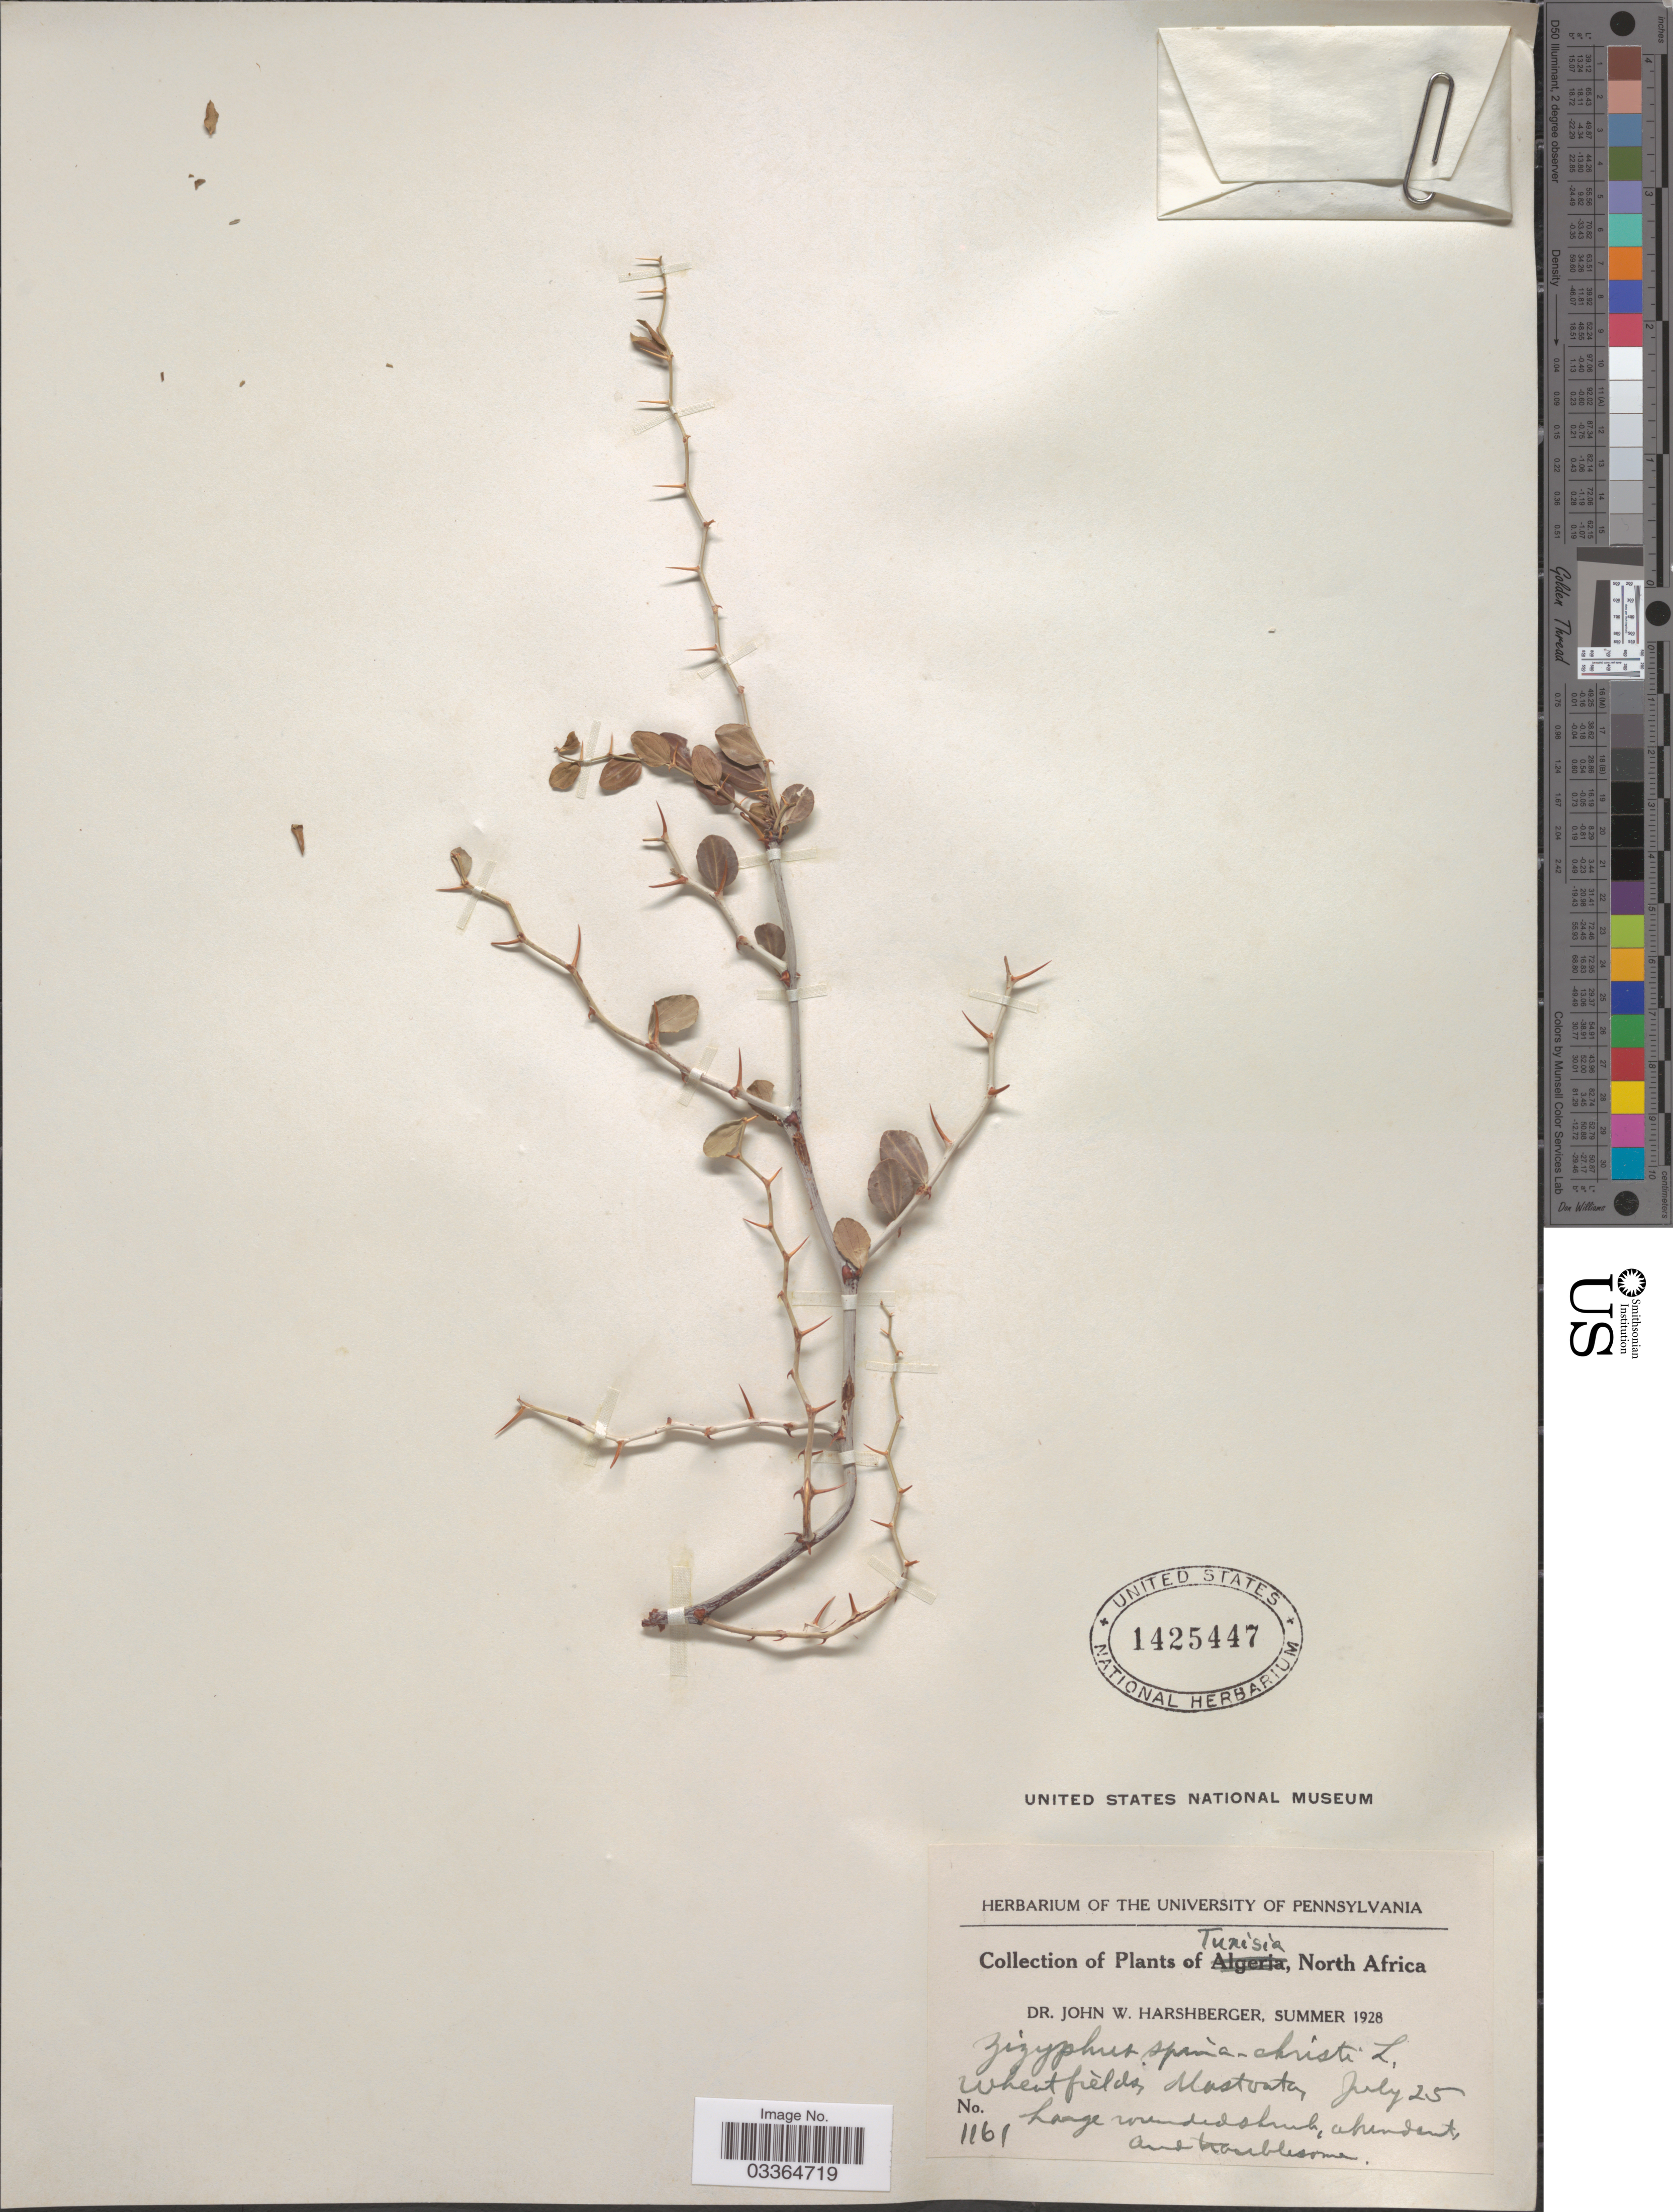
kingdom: Plantae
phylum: Tracheophyta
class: Magnoliopsida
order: Rosales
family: Rhamnaceae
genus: Ziziphus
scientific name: Ziziphus spina-christi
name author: (L.) Willd.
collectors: J. W. Harshberger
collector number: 1161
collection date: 1928-07-25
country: Tunisia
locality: Tunisia., North Africa. Wheat fields Mastouta.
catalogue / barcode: US 1425447